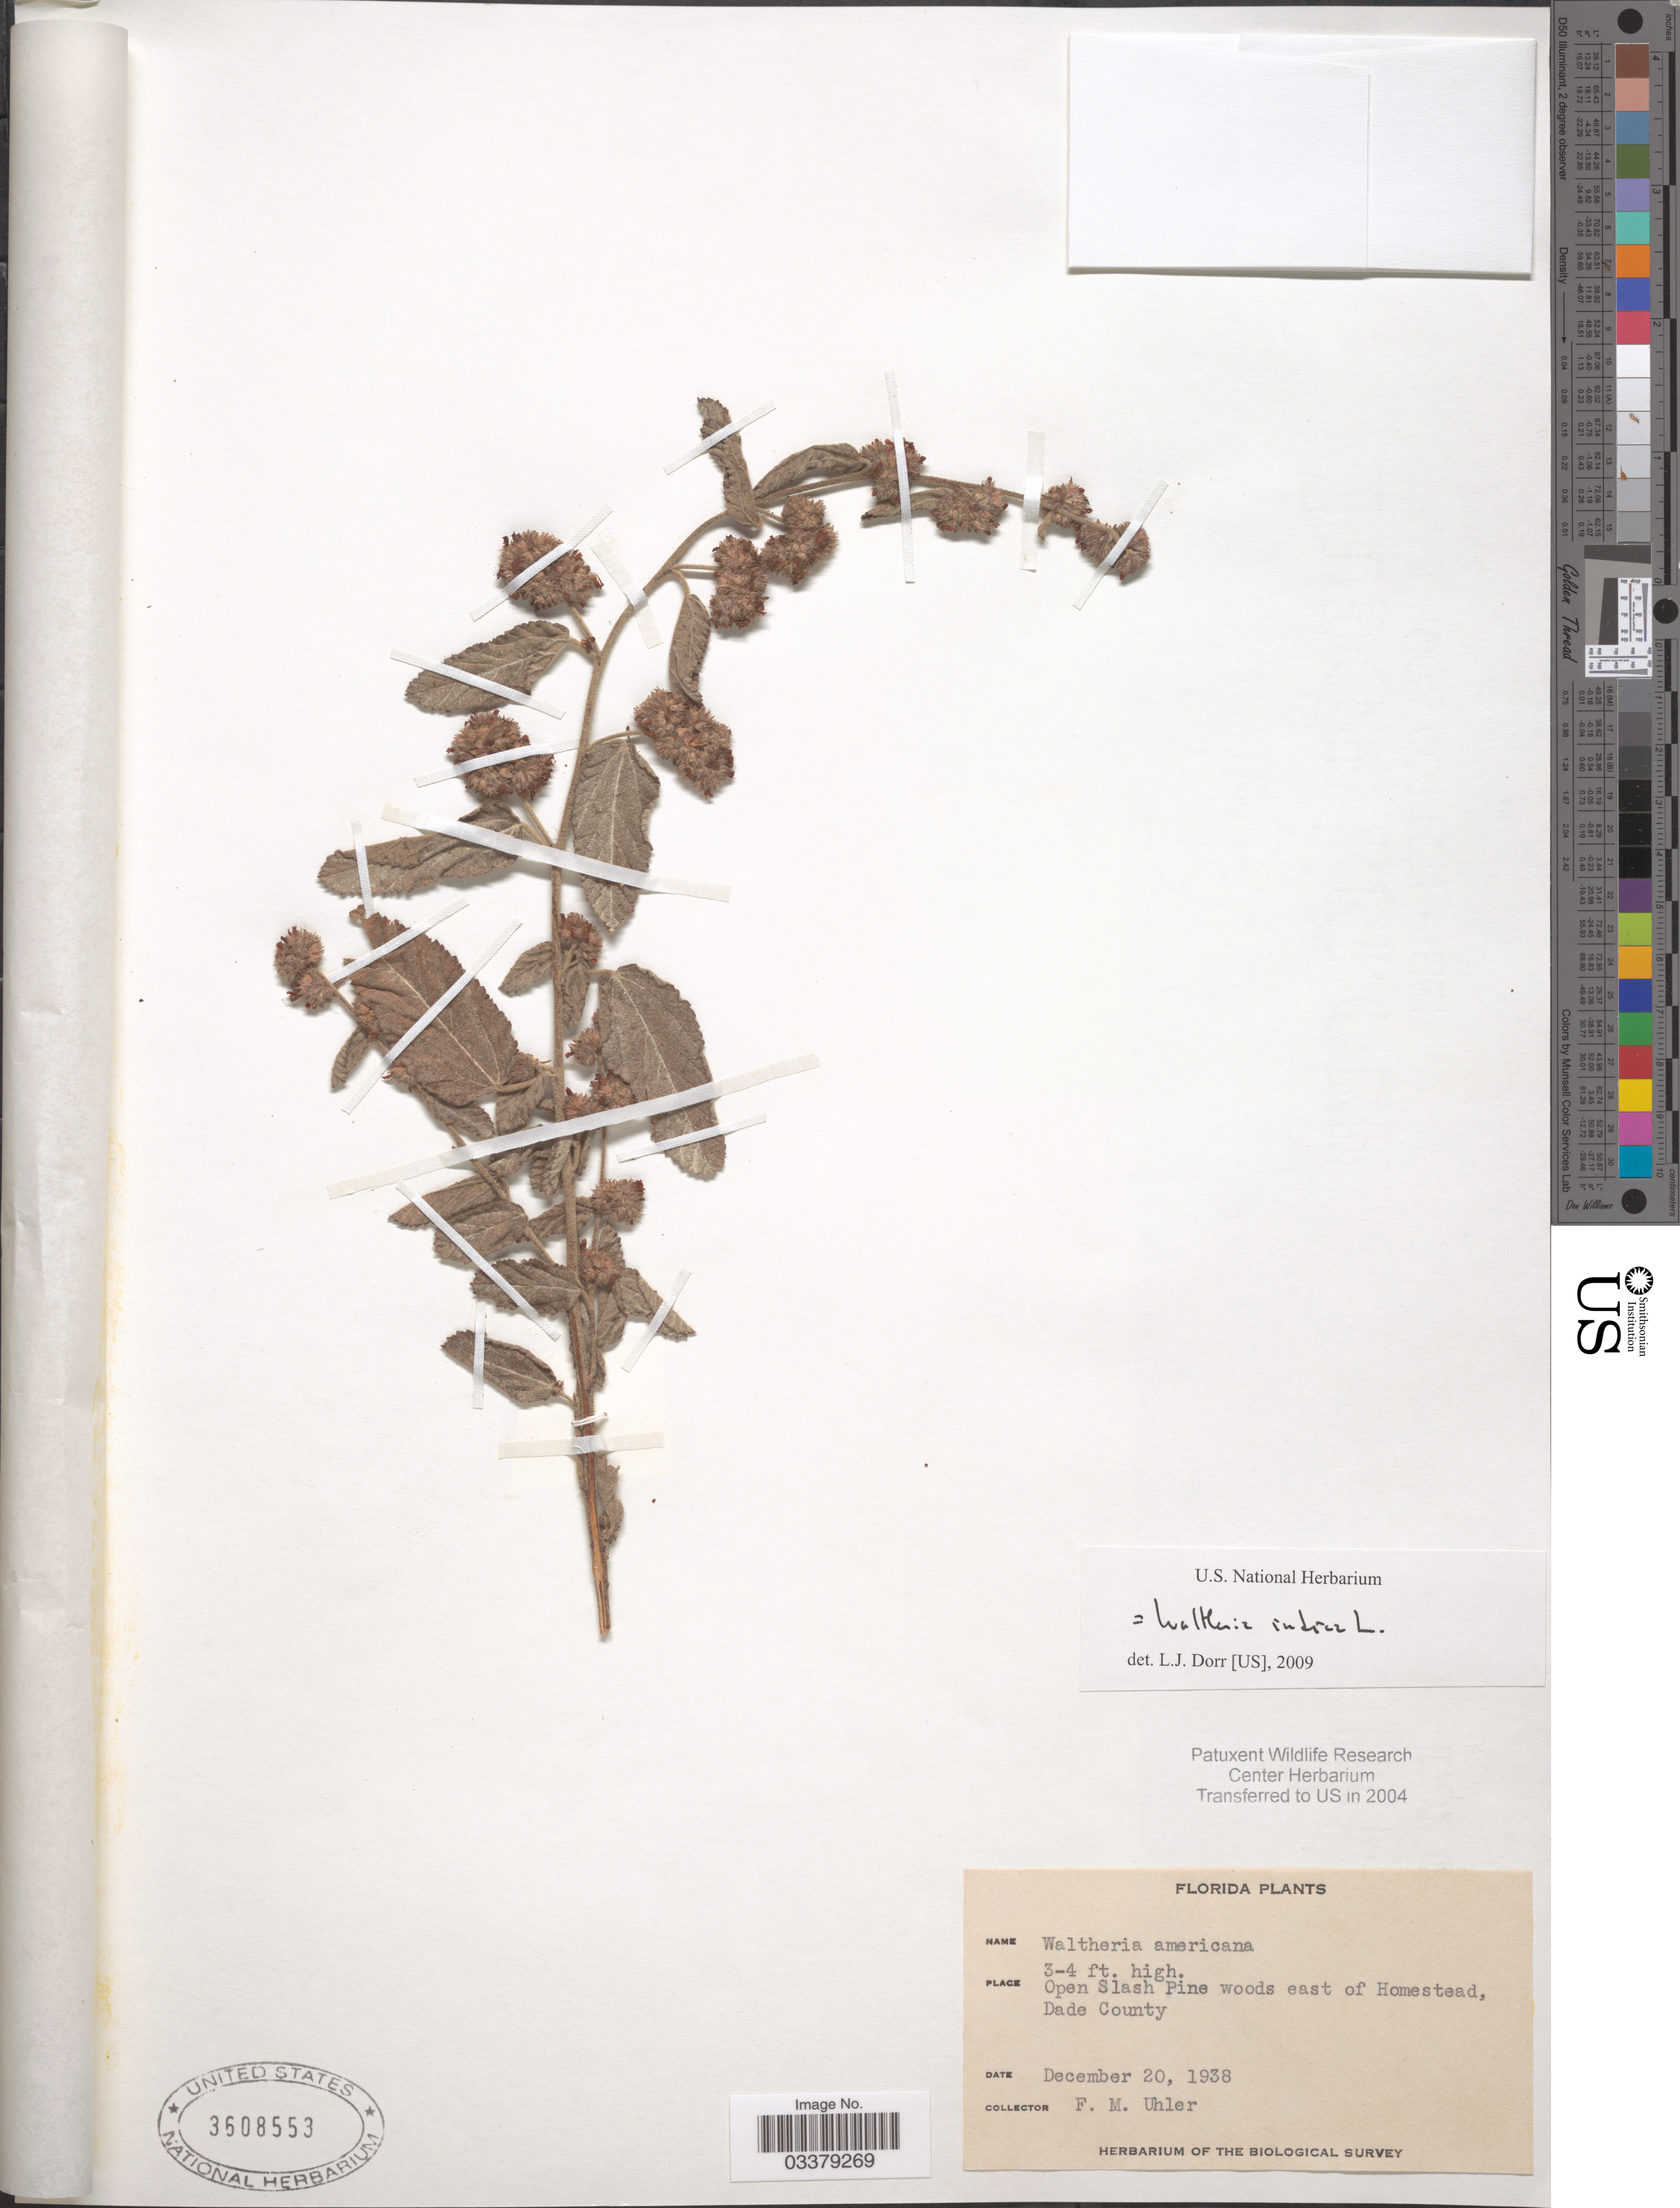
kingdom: Plantae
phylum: Tracheophyta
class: Magnoliopsida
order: Malvales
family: Malvaceae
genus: Waltheria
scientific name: Waltheria indica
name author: L.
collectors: F. M. Uhler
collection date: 1938-12-20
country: United States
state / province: Florida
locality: Open Slash Pine woods east of Homestead, Dade County.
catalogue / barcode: US 3608553